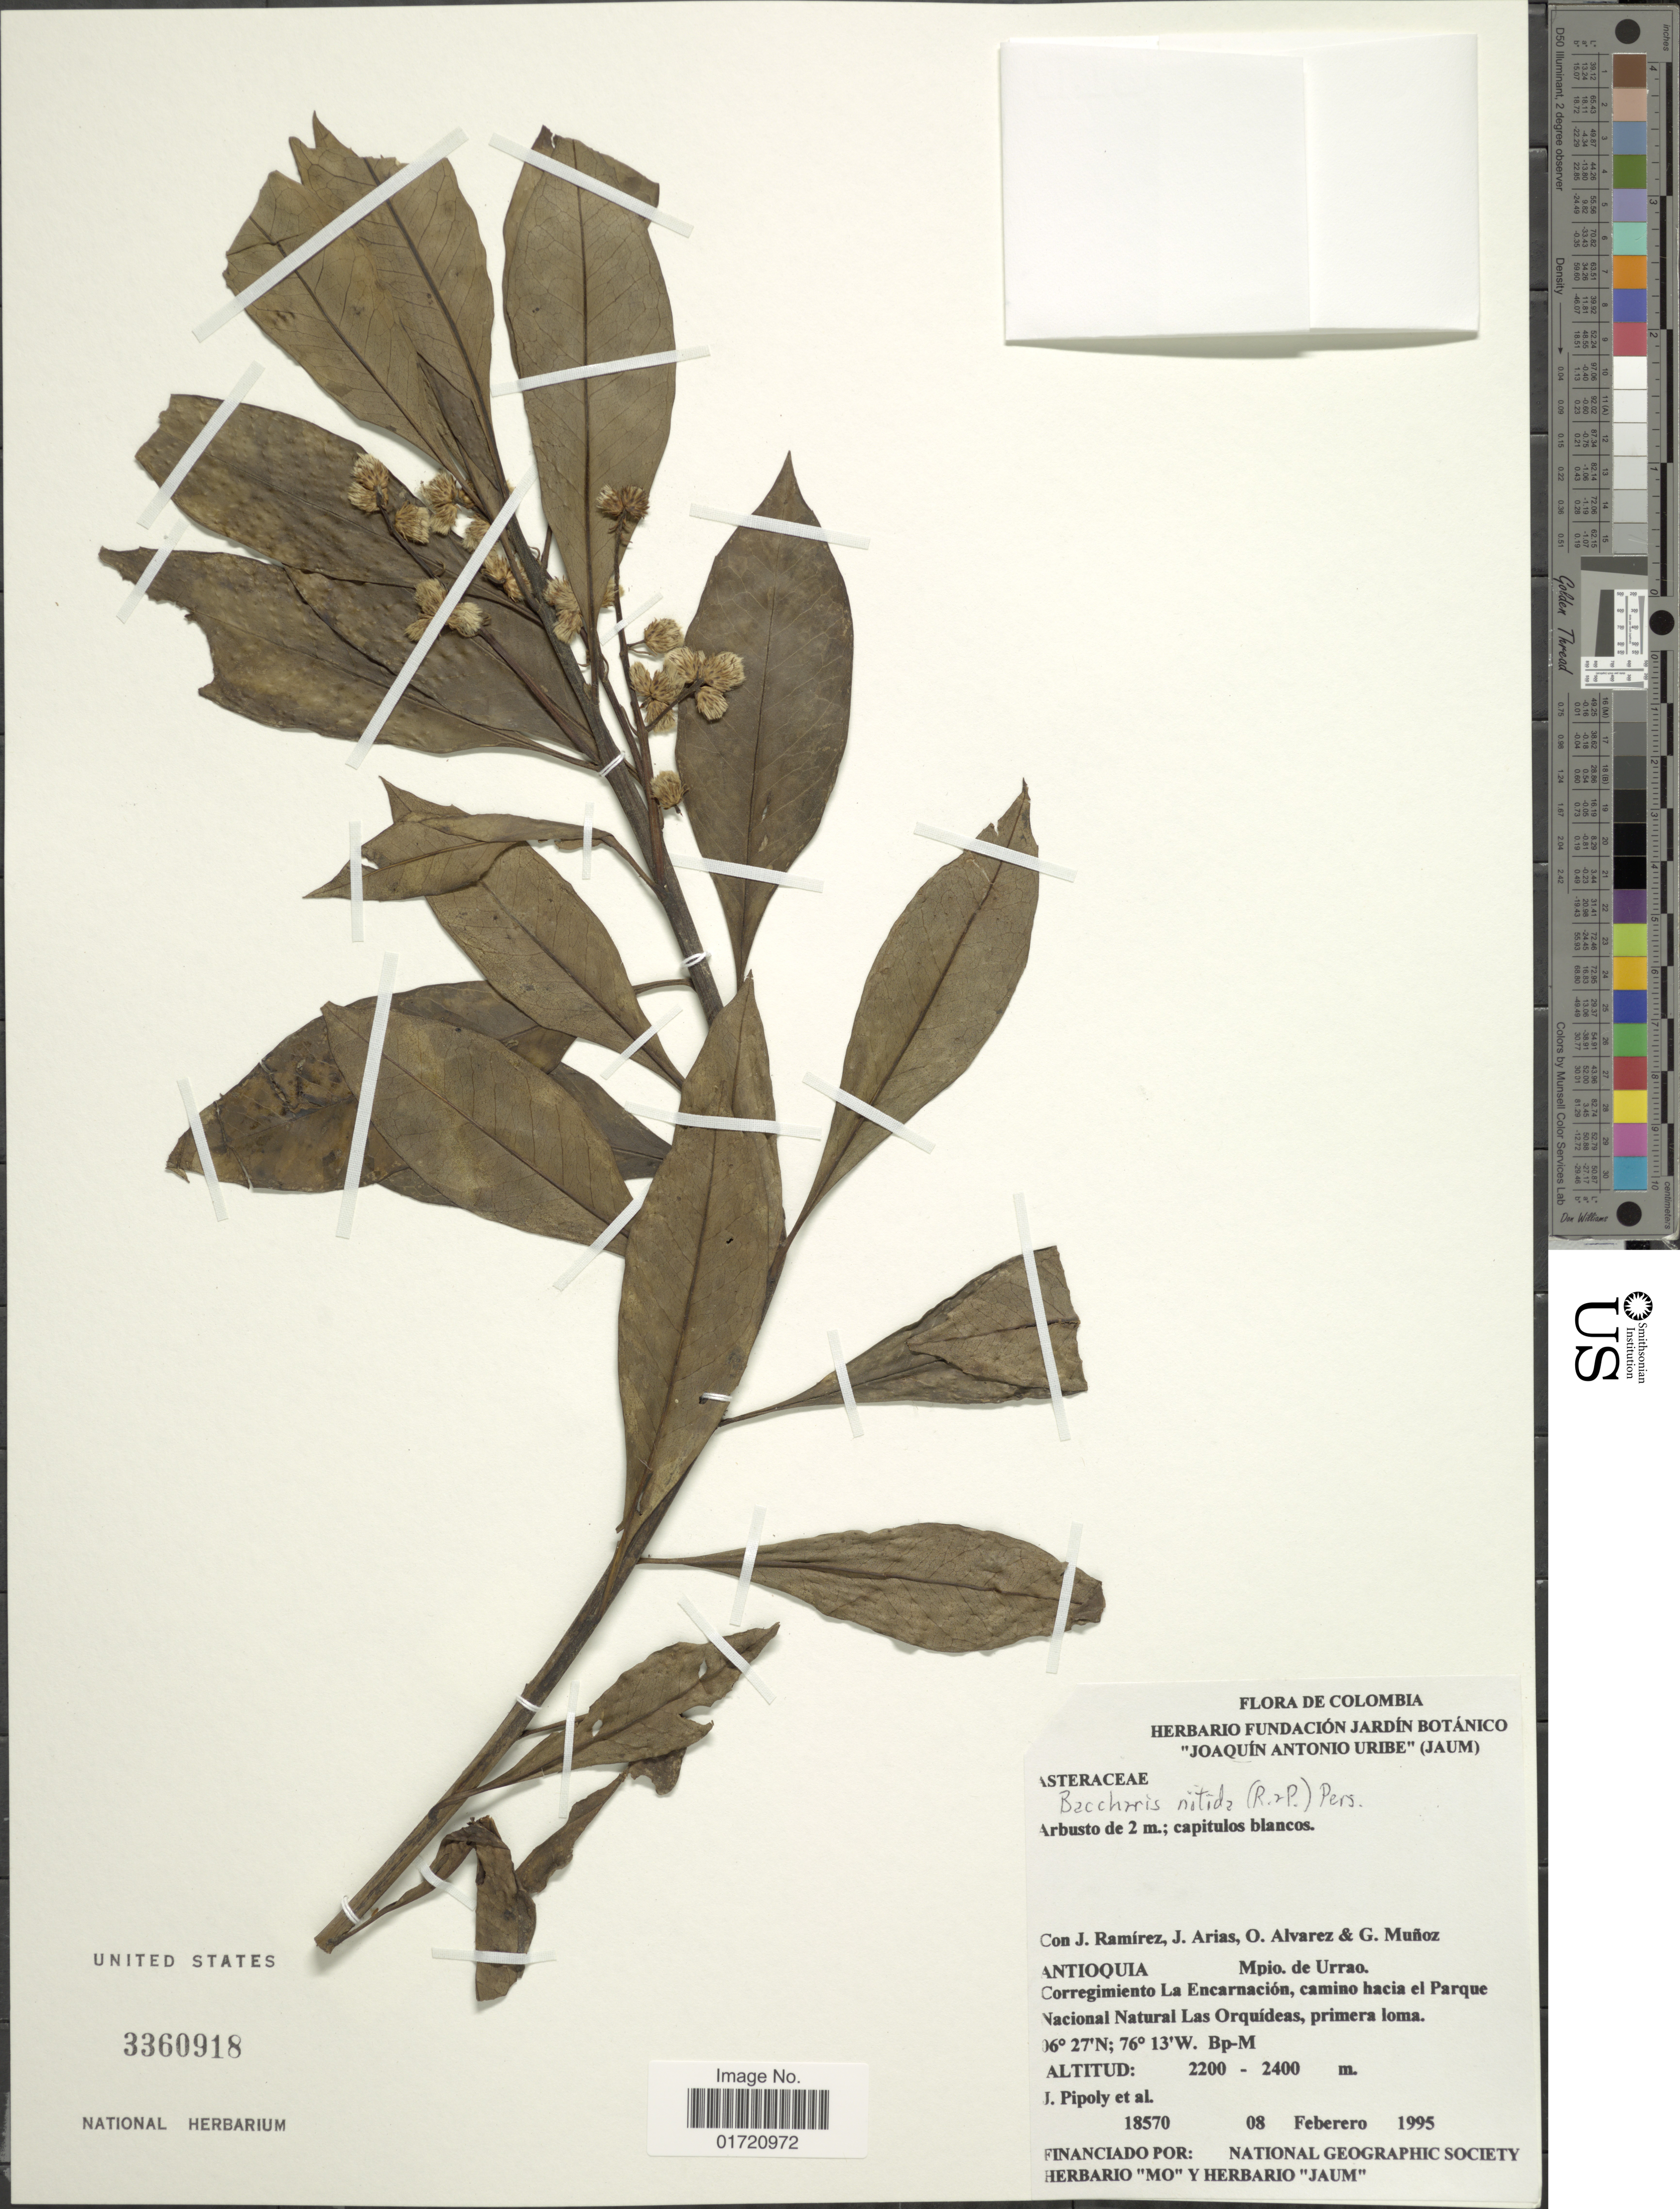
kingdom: Plantae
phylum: Tracheophyta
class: Magnoliopsida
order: Asterales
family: Asteraceae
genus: Baccharis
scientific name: Baccharis nitida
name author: (Ruiz & Pav.) Pers.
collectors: J. J. Pipoly, J. Ramírez, J. Arias, O. Alvarez & G. Muñoz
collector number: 18570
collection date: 1995-02-08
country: Colombia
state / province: Antioquia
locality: Mpio. de Urrao, Corregimiento La Encarnacion, camino hacia el Parque Nacional Natural Las Orquideas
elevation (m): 2200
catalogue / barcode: US 3360918